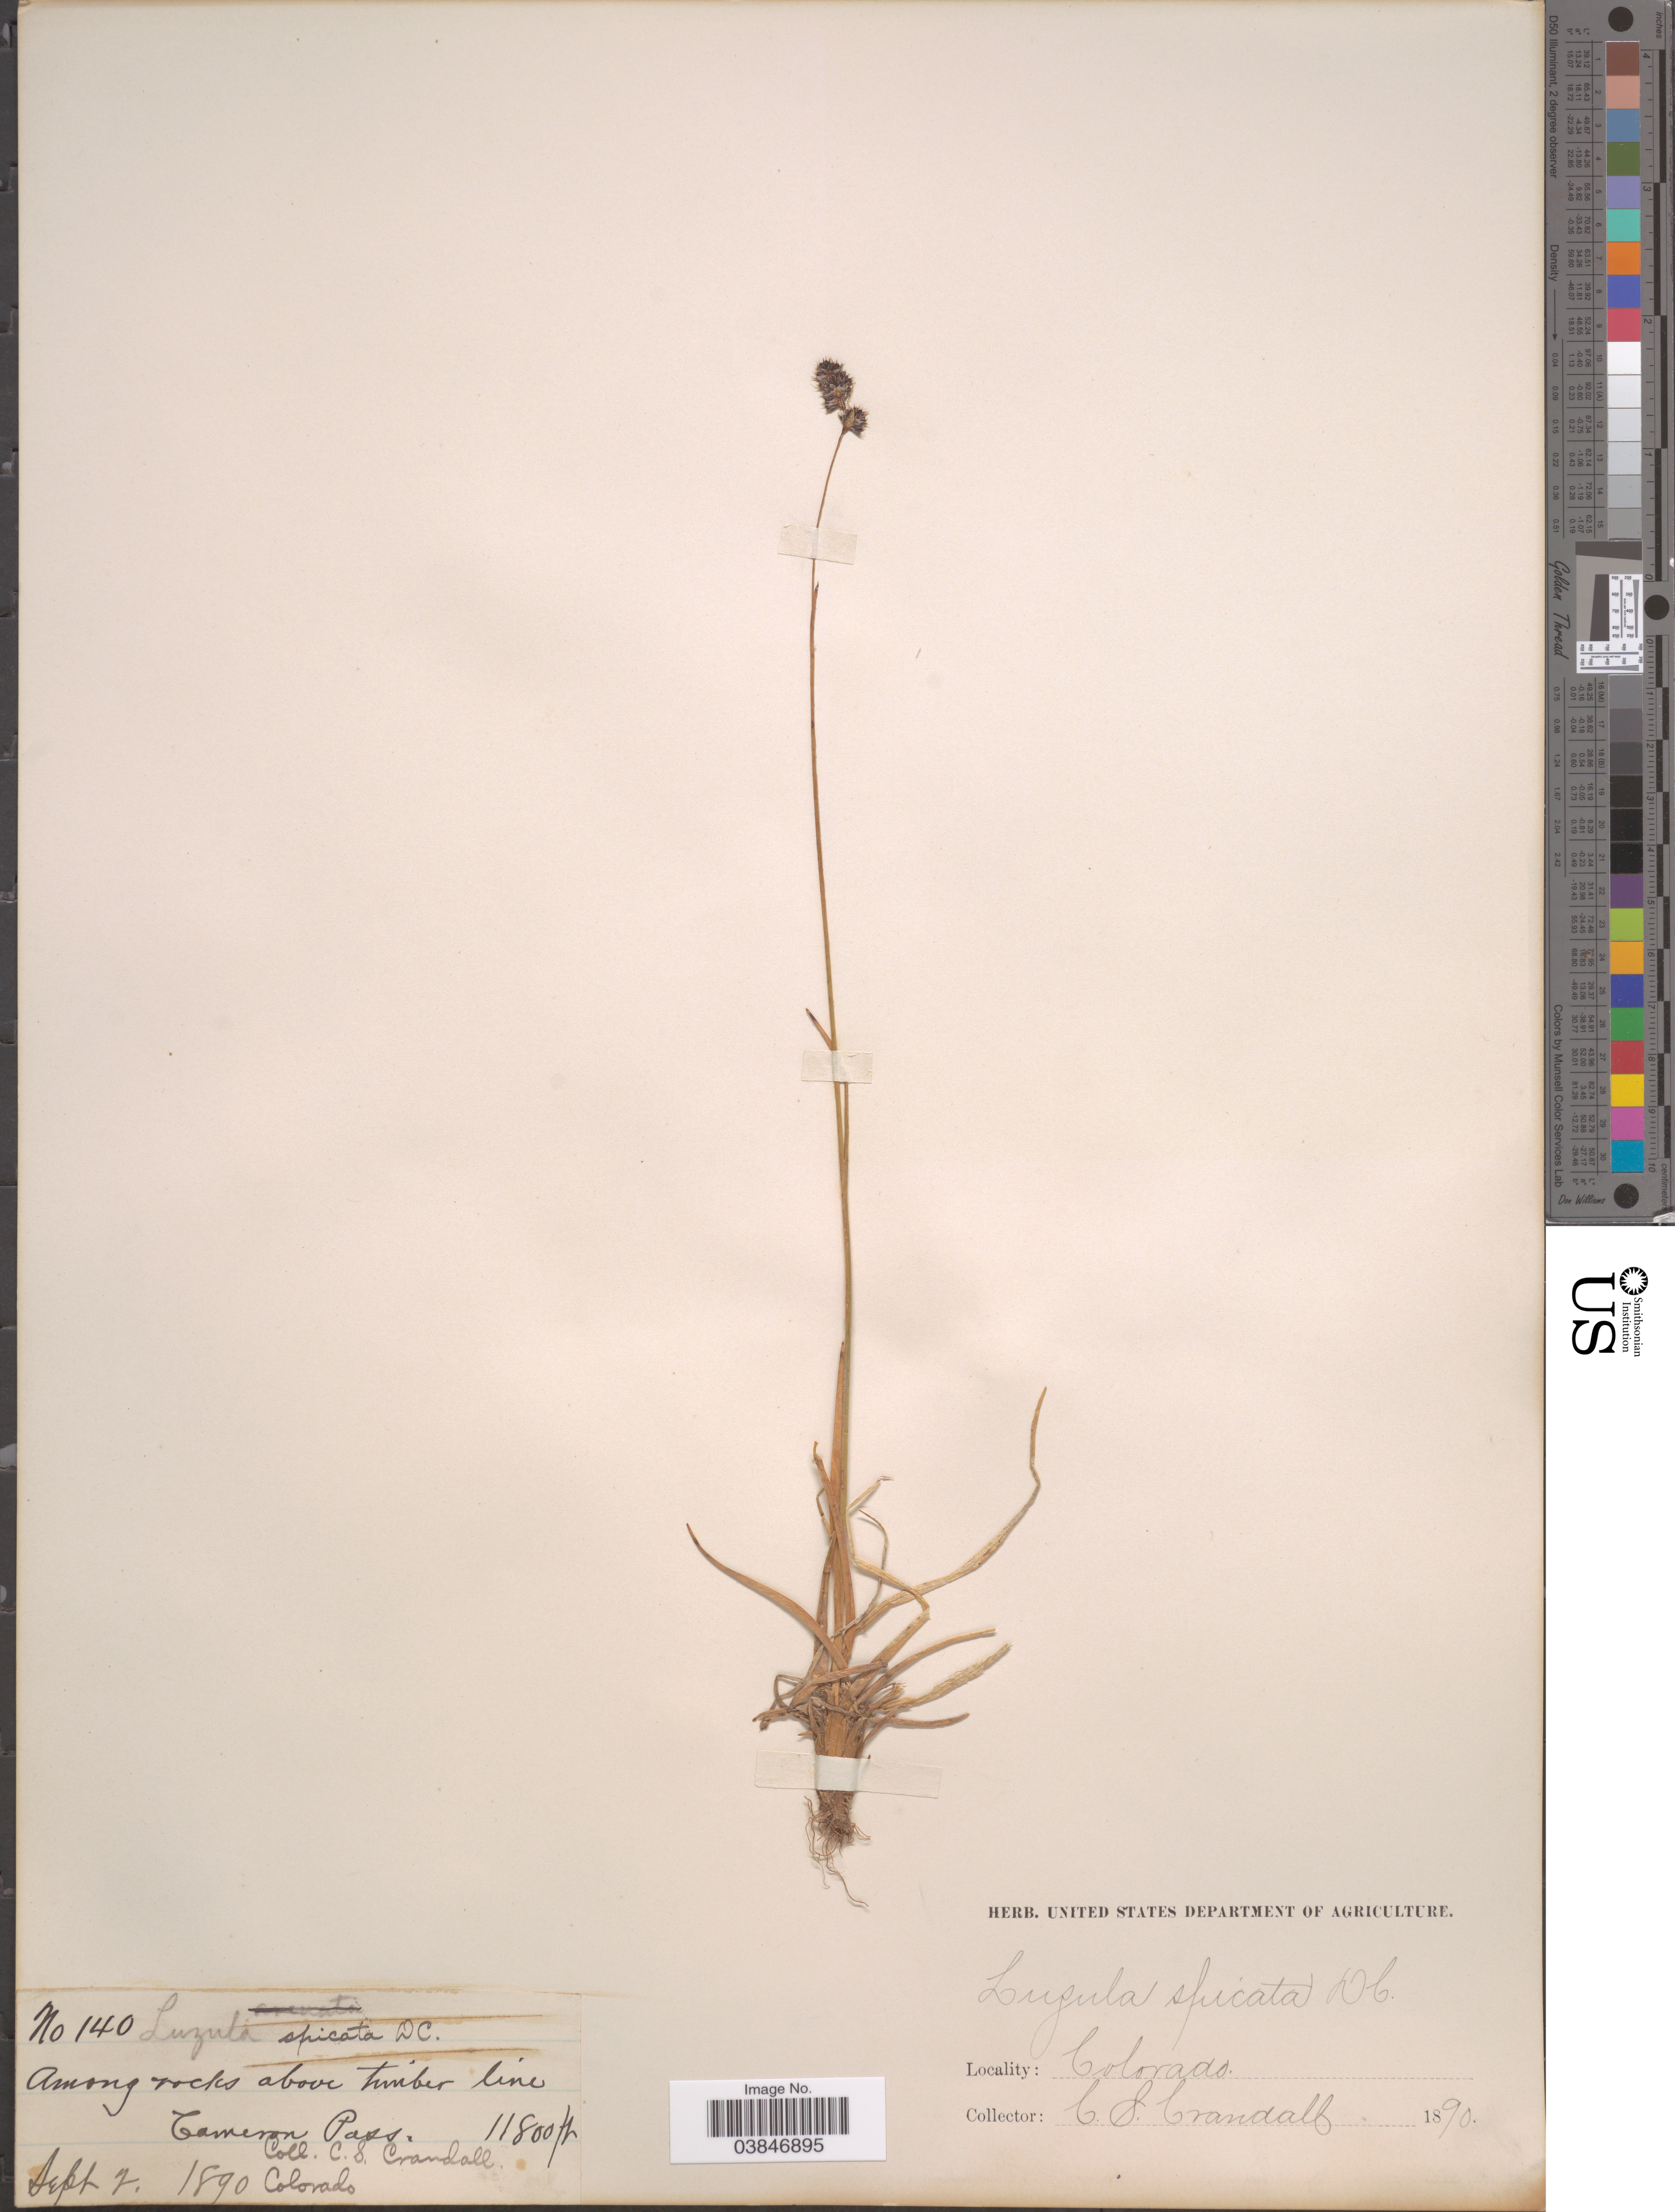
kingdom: Plantae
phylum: Tracheophyta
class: Liliopsida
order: Poales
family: Juncaceae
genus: Luzula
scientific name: Luzula spicata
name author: (L.) DC.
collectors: C. Crandall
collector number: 140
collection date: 1890-09-02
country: United States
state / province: Colorado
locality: Above timber line. Cameron Pass.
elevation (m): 3597